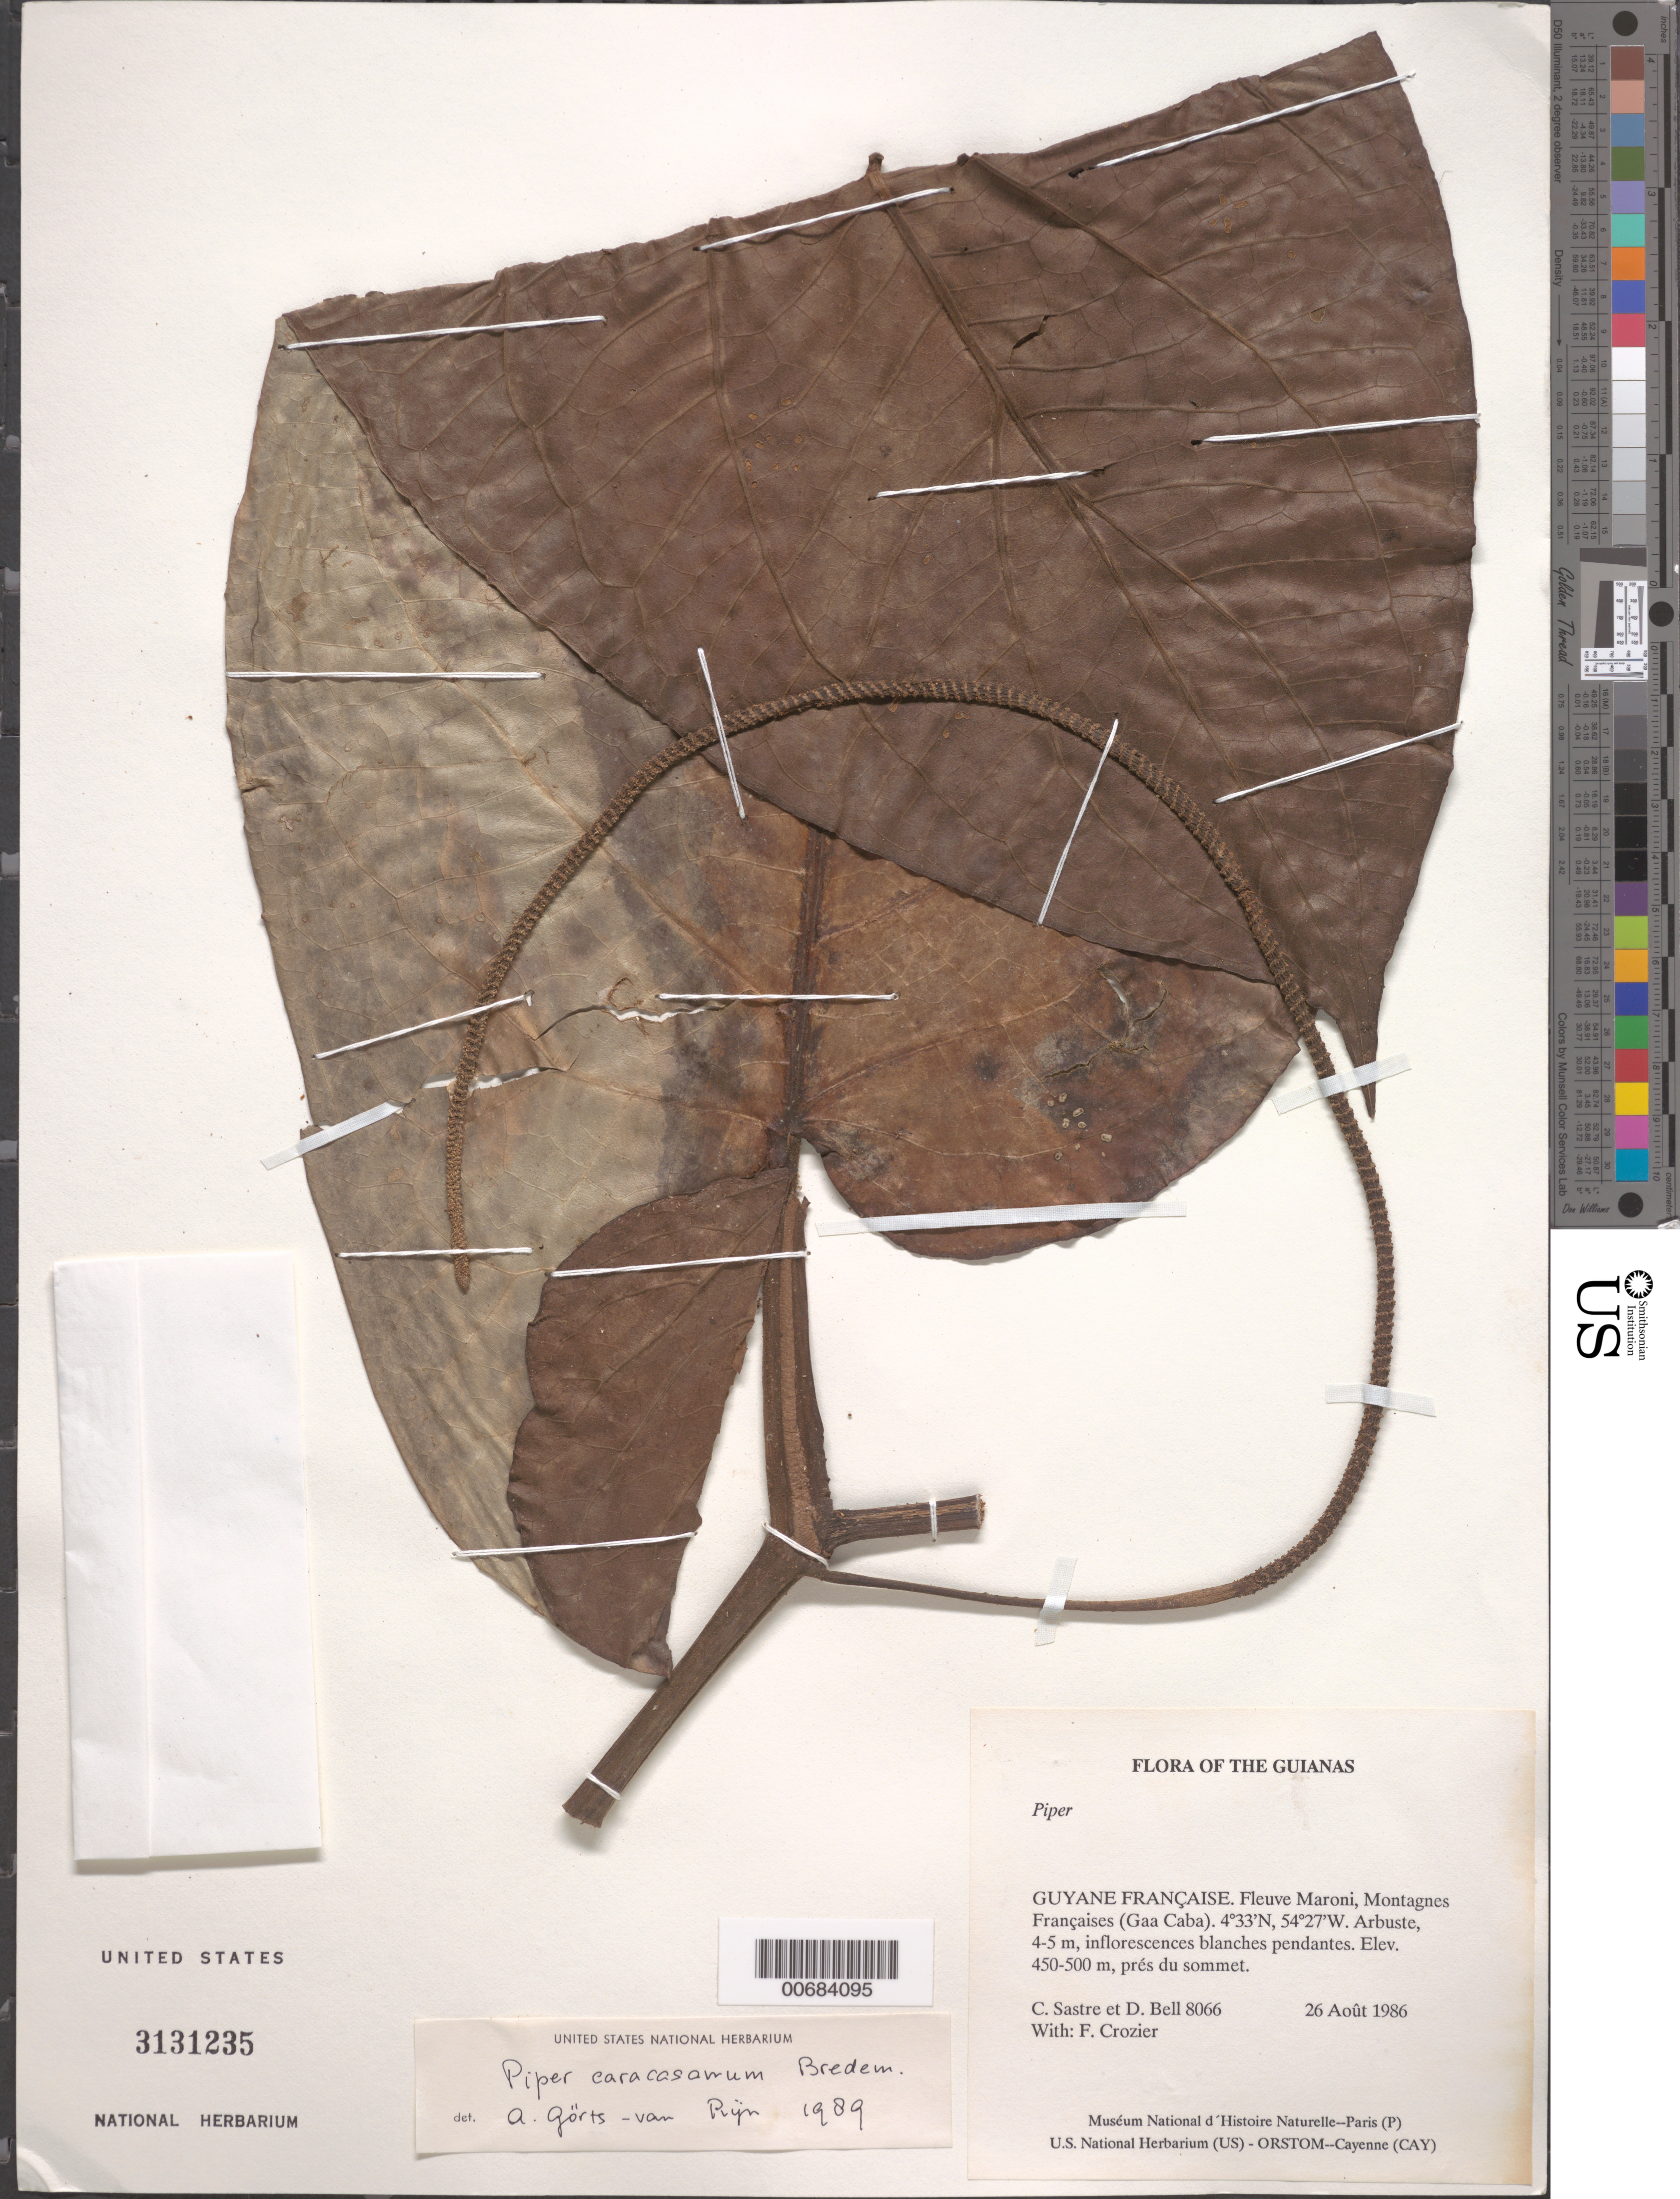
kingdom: Plantae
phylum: Tracheophyta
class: Magnoliopsida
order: Piperales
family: Piperaceae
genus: Piper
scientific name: Piper cernuum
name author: Vell.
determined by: Görts-van Rijn, A. R. A.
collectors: C. H. L. Sastre, D. A. Bell & F. Crozier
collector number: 8066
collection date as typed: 26 August 1986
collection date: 1986-08-26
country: French Guiana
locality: Fleuve Maroni, Montagnes Françaises (Gaa Caba)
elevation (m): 450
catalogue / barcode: US 3131235